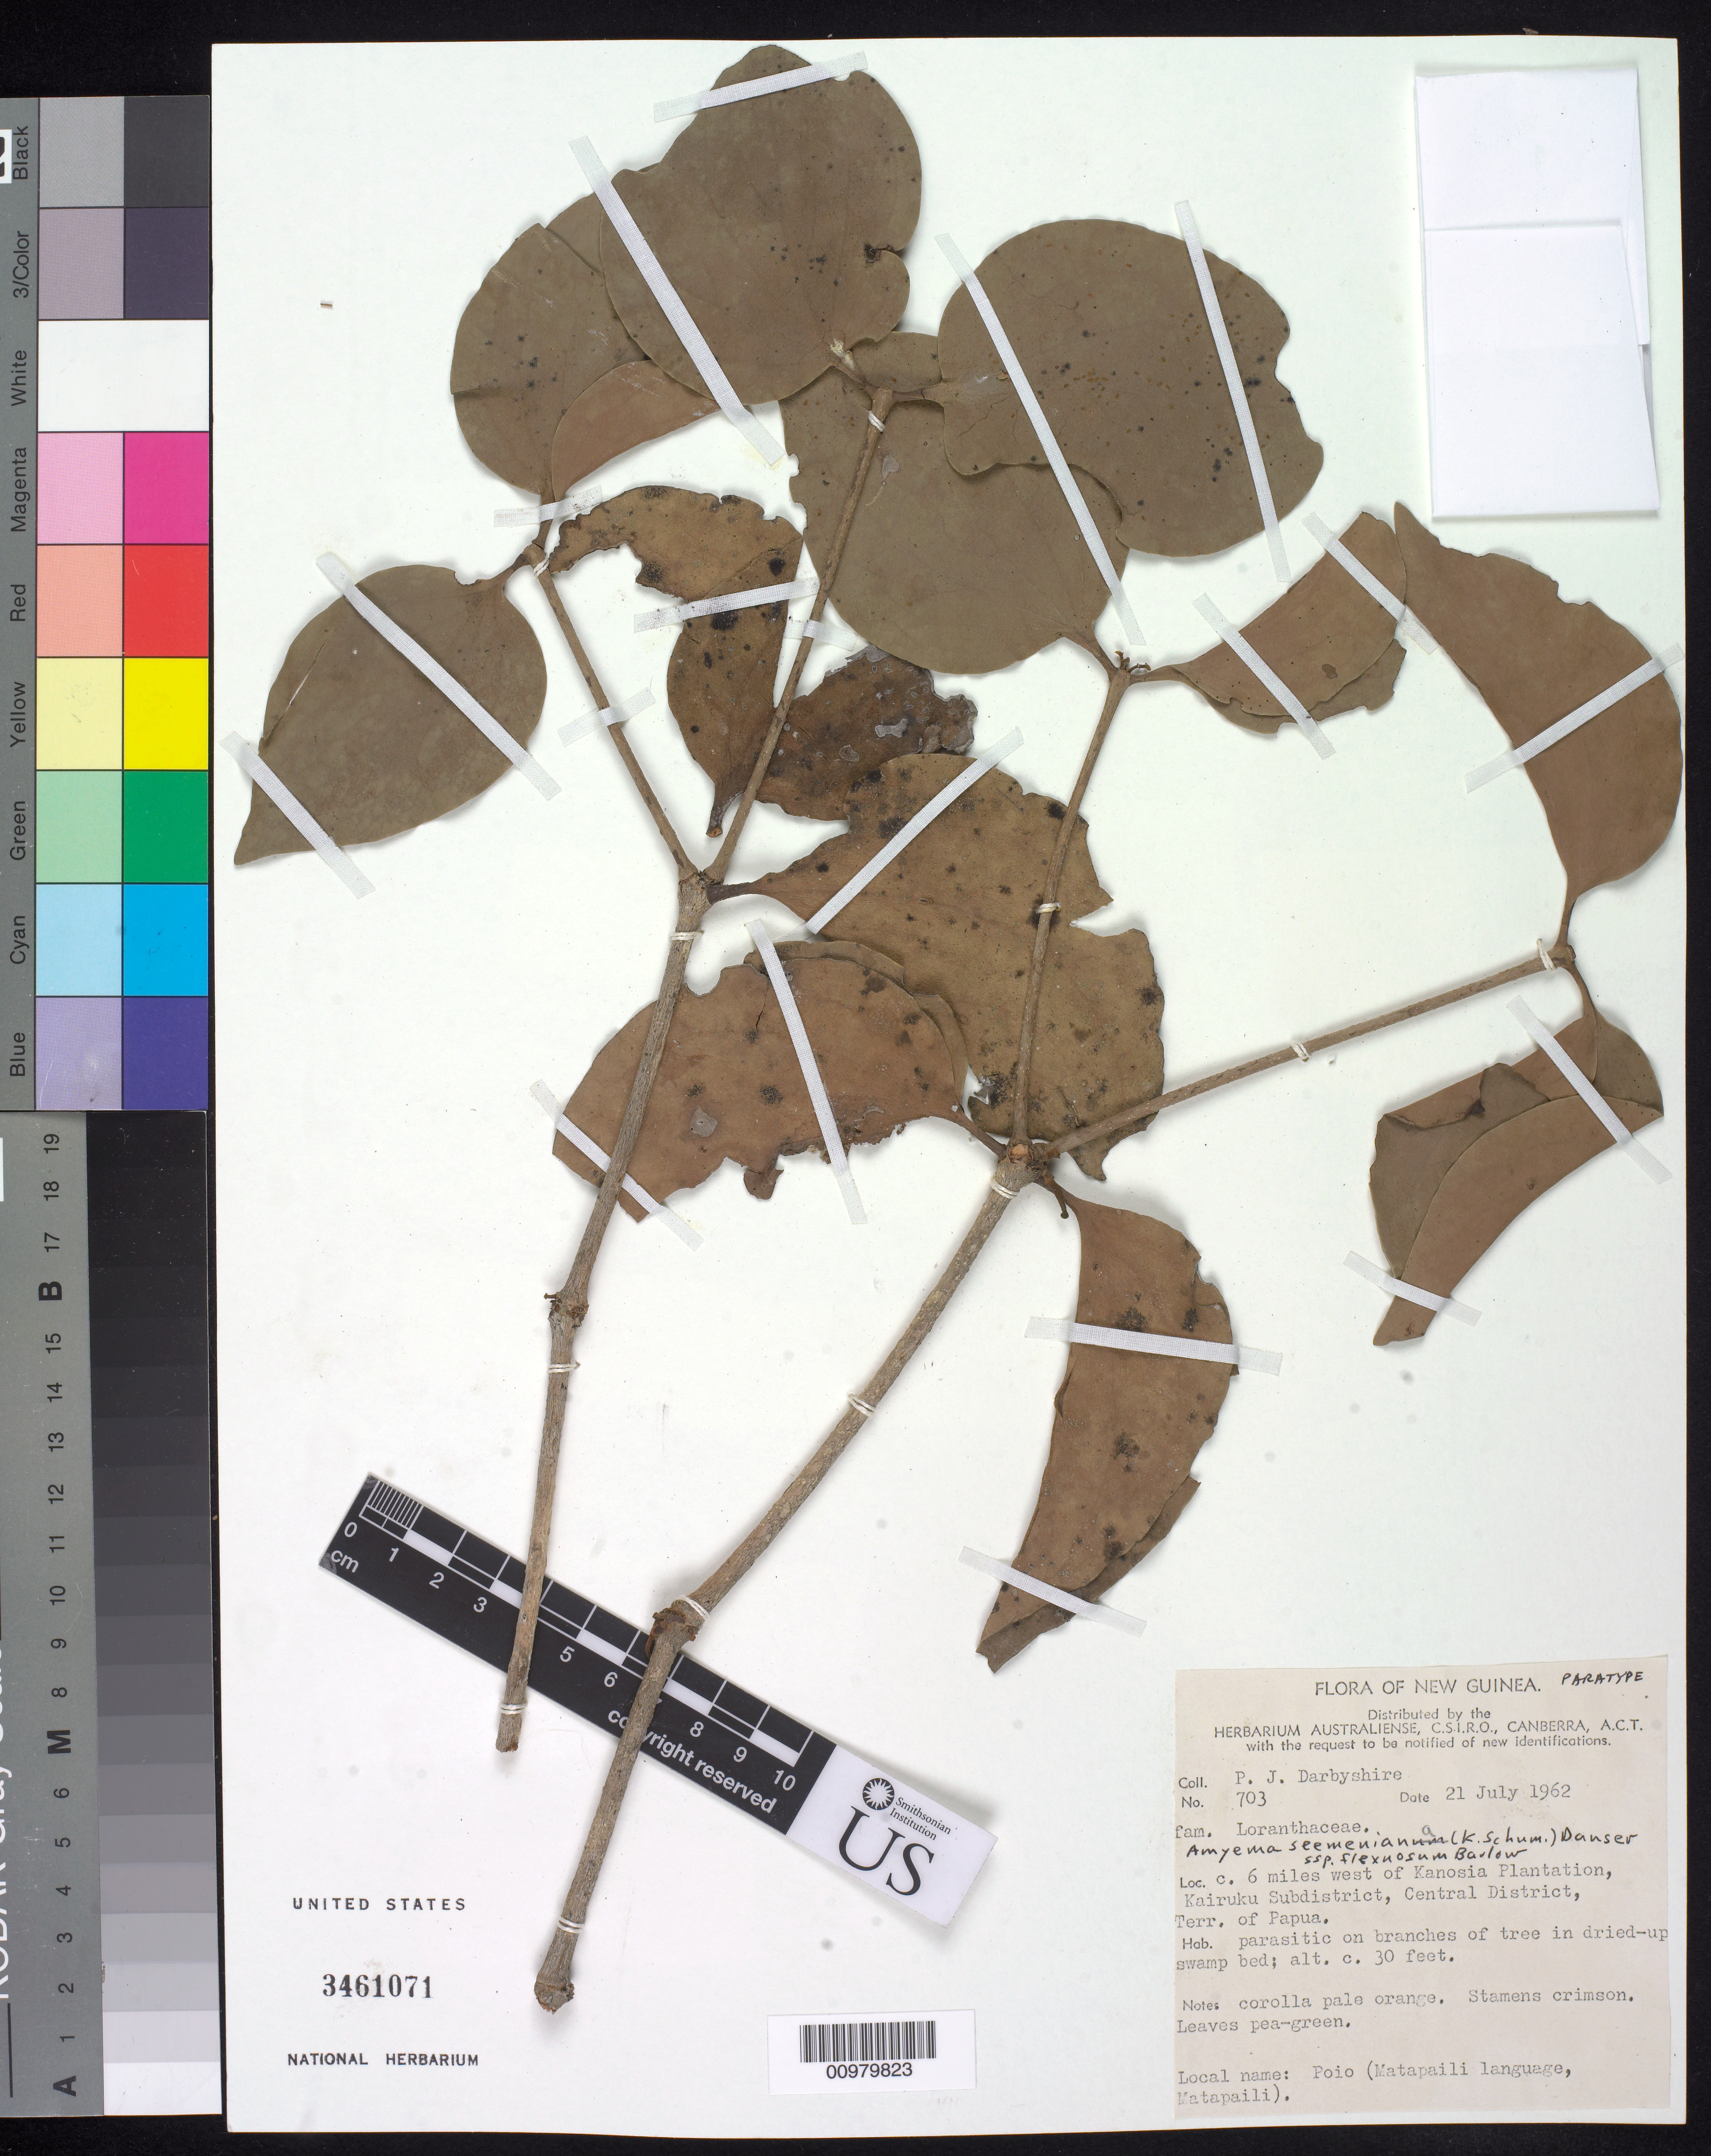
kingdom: Plantae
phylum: Tracheophyta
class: Magnoliopsida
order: Santalales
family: Loranthaceae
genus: Amyema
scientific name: Amyema seemeniana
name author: (K. Schum.) Danser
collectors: P. Darbyshire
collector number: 703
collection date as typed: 21 Jul 1962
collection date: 1962-07-21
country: Papua New Guinea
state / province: Central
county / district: Kairuku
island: New Guinea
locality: Kairuku Subdistrict, 6 miles west of Kanosia Plantation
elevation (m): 9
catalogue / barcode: US 3461071